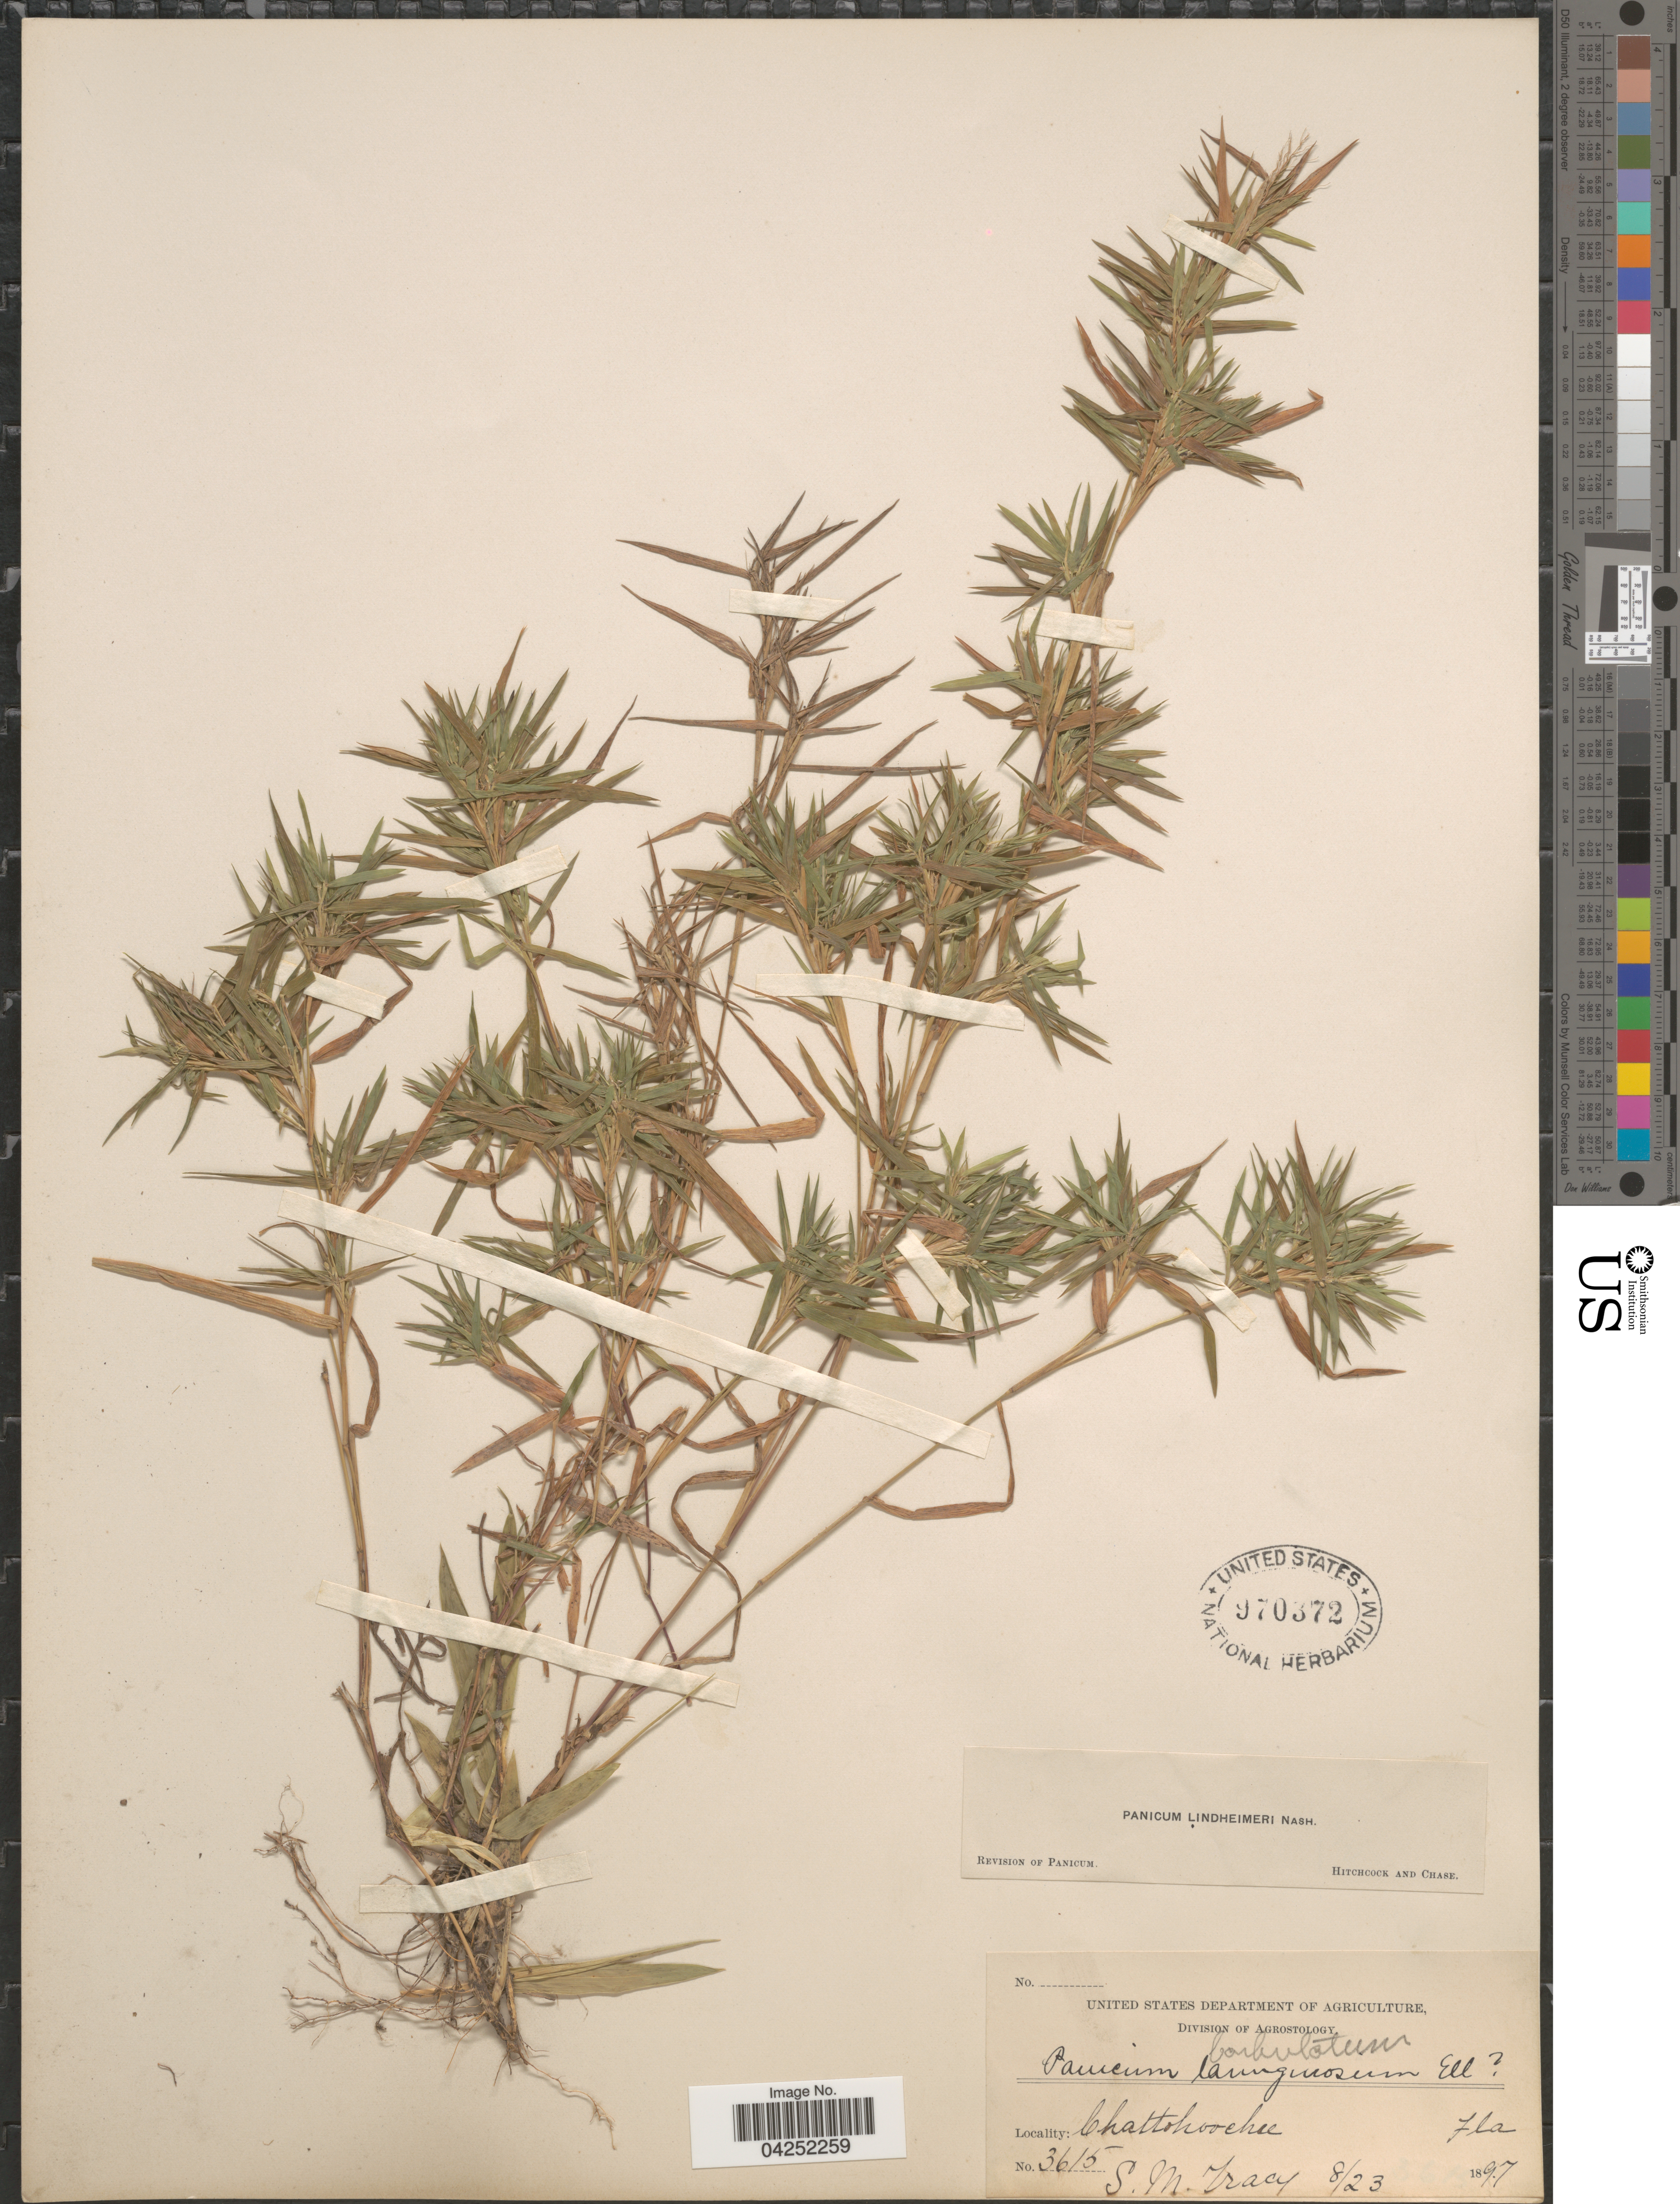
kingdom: Plantae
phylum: Tracheophyta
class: Liliopsida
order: Poales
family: Poaceae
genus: Dichanthelium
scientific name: Dichanthelium acuminatum var. lindheimeri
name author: (Nash) Gould & C.A. Clark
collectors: S. M. Tracy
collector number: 3615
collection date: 1897-08-23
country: United States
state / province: Florida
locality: Chattohoochee.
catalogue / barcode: US 970372